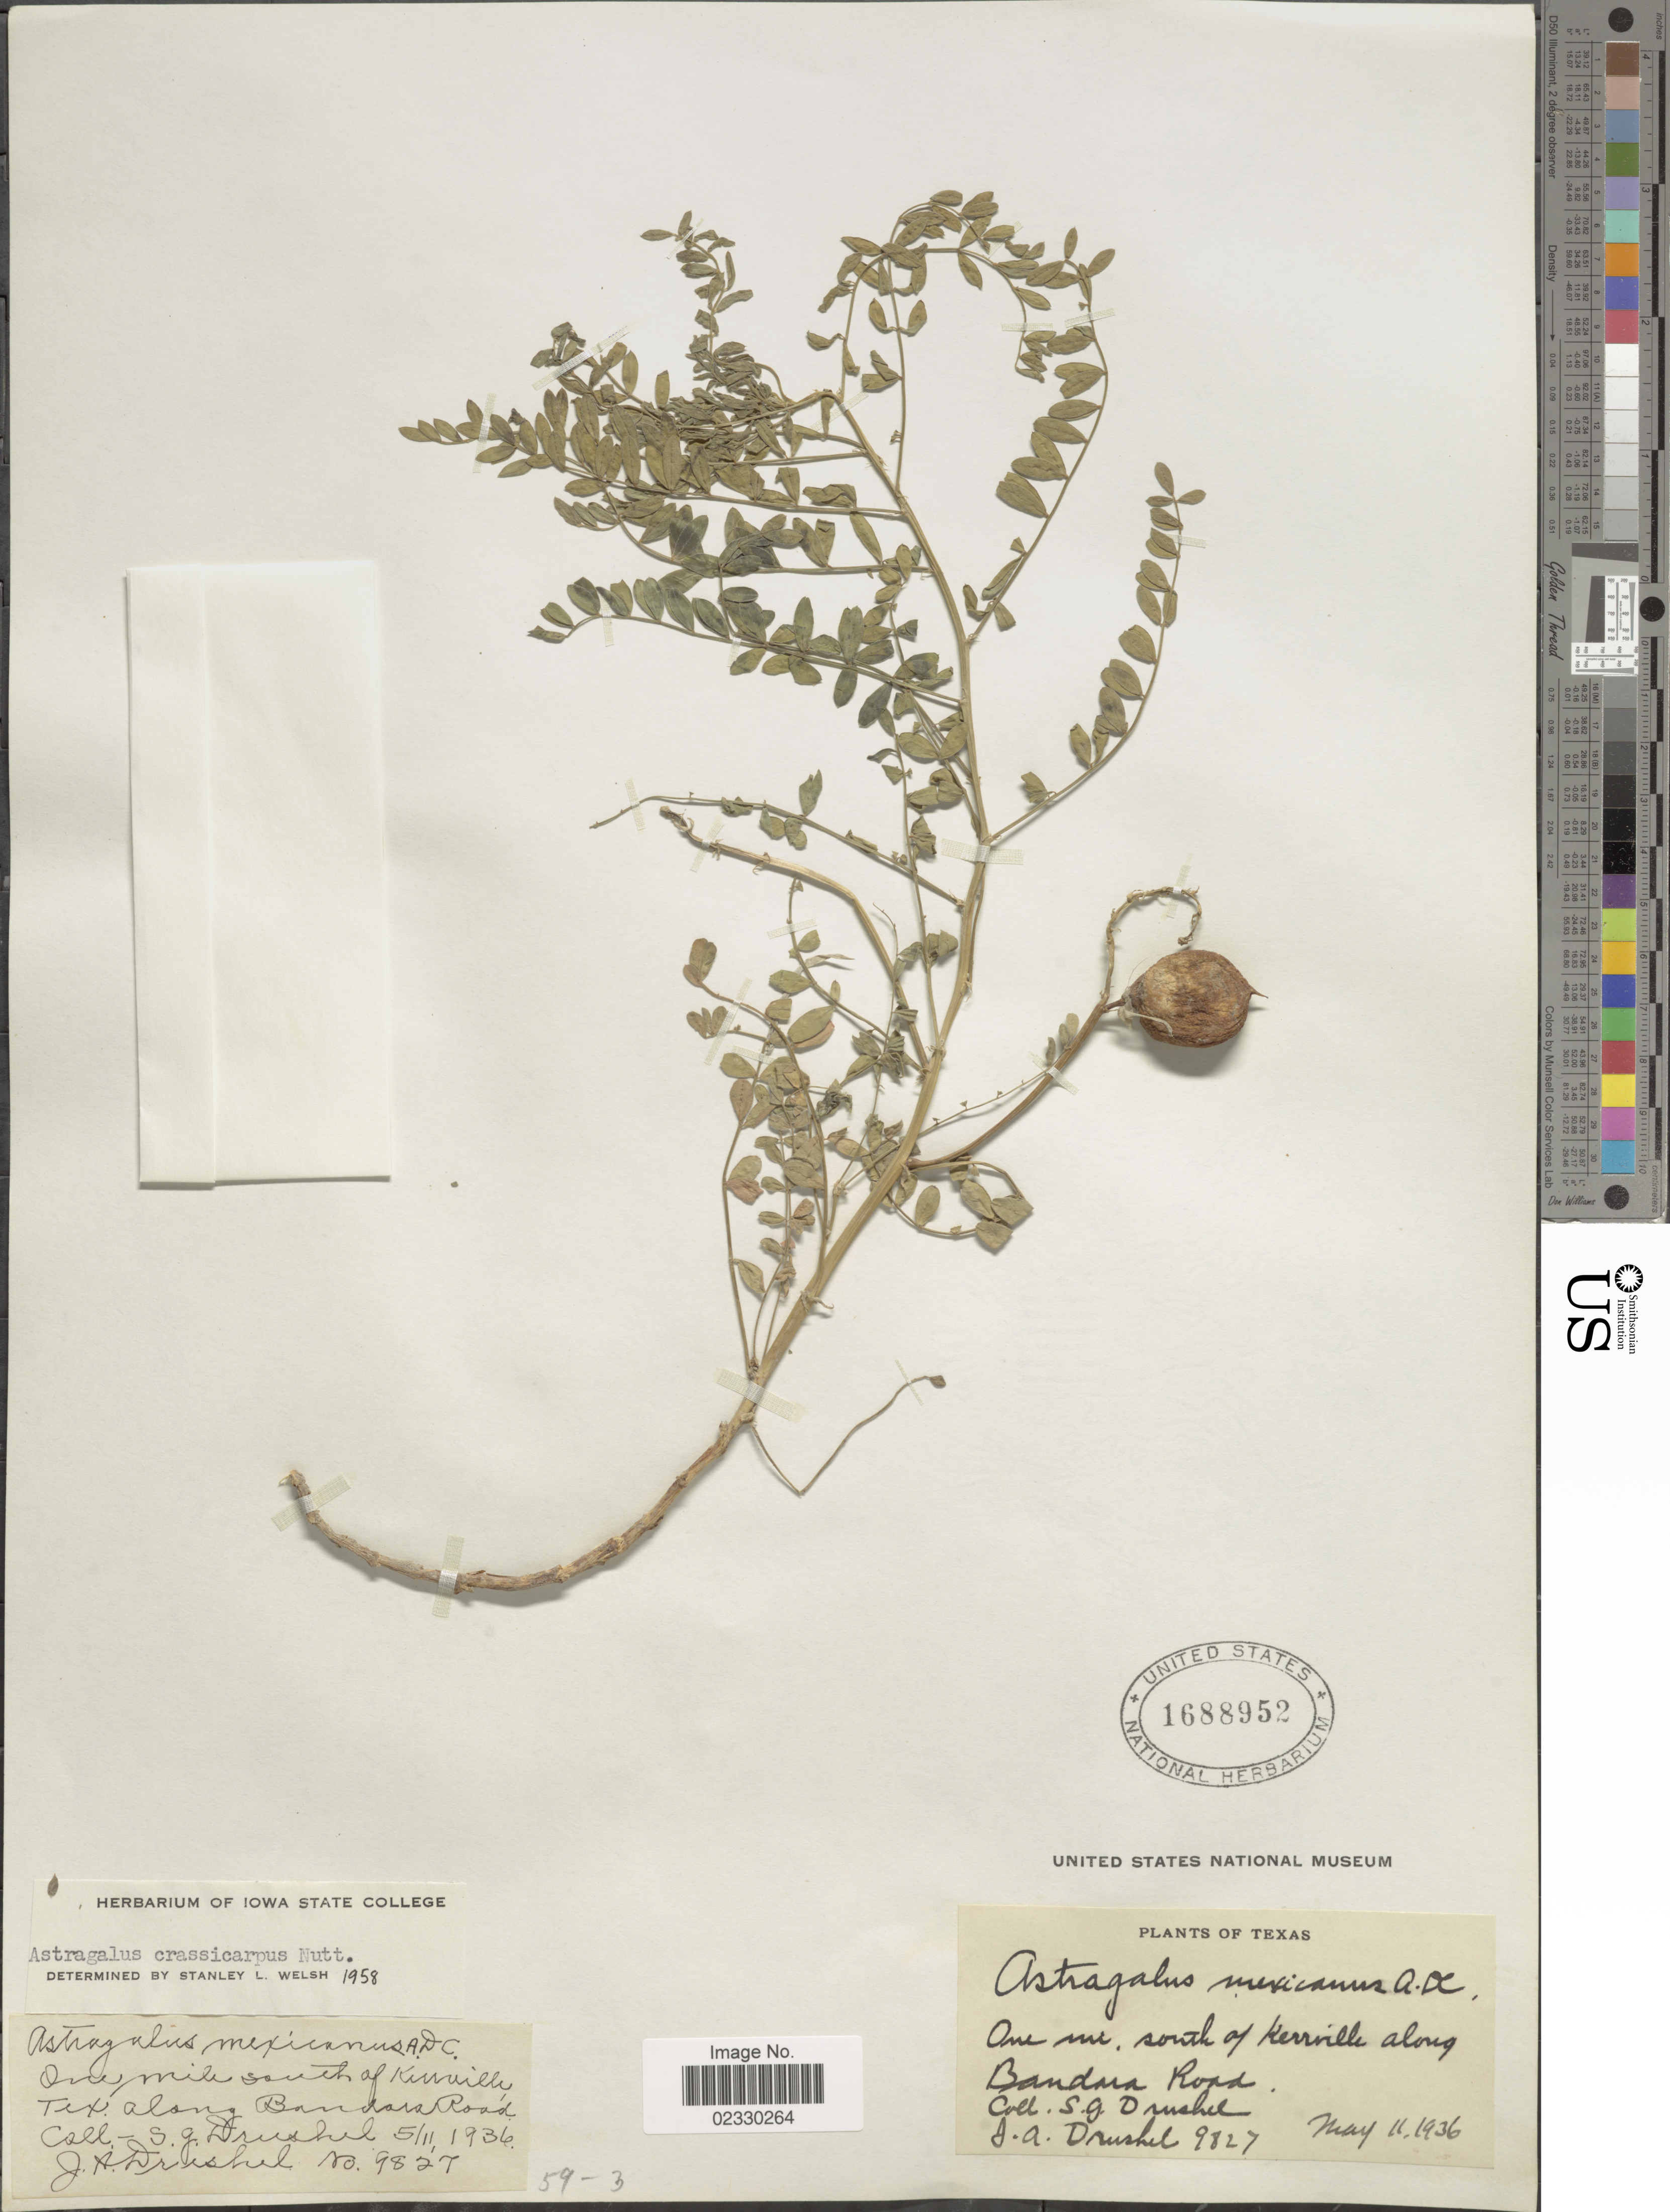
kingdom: Plantae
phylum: Tracheophyta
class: Magnoliopsida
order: Fabales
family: Fabaceae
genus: Astragalus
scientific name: Astragalus crassicarpus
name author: Nutt.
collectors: J. A. Drushel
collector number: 9827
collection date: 1936-05-11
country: United States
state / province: Texas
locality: One mi. south of Kerrville along Bandera Road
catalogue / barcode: US 1688952